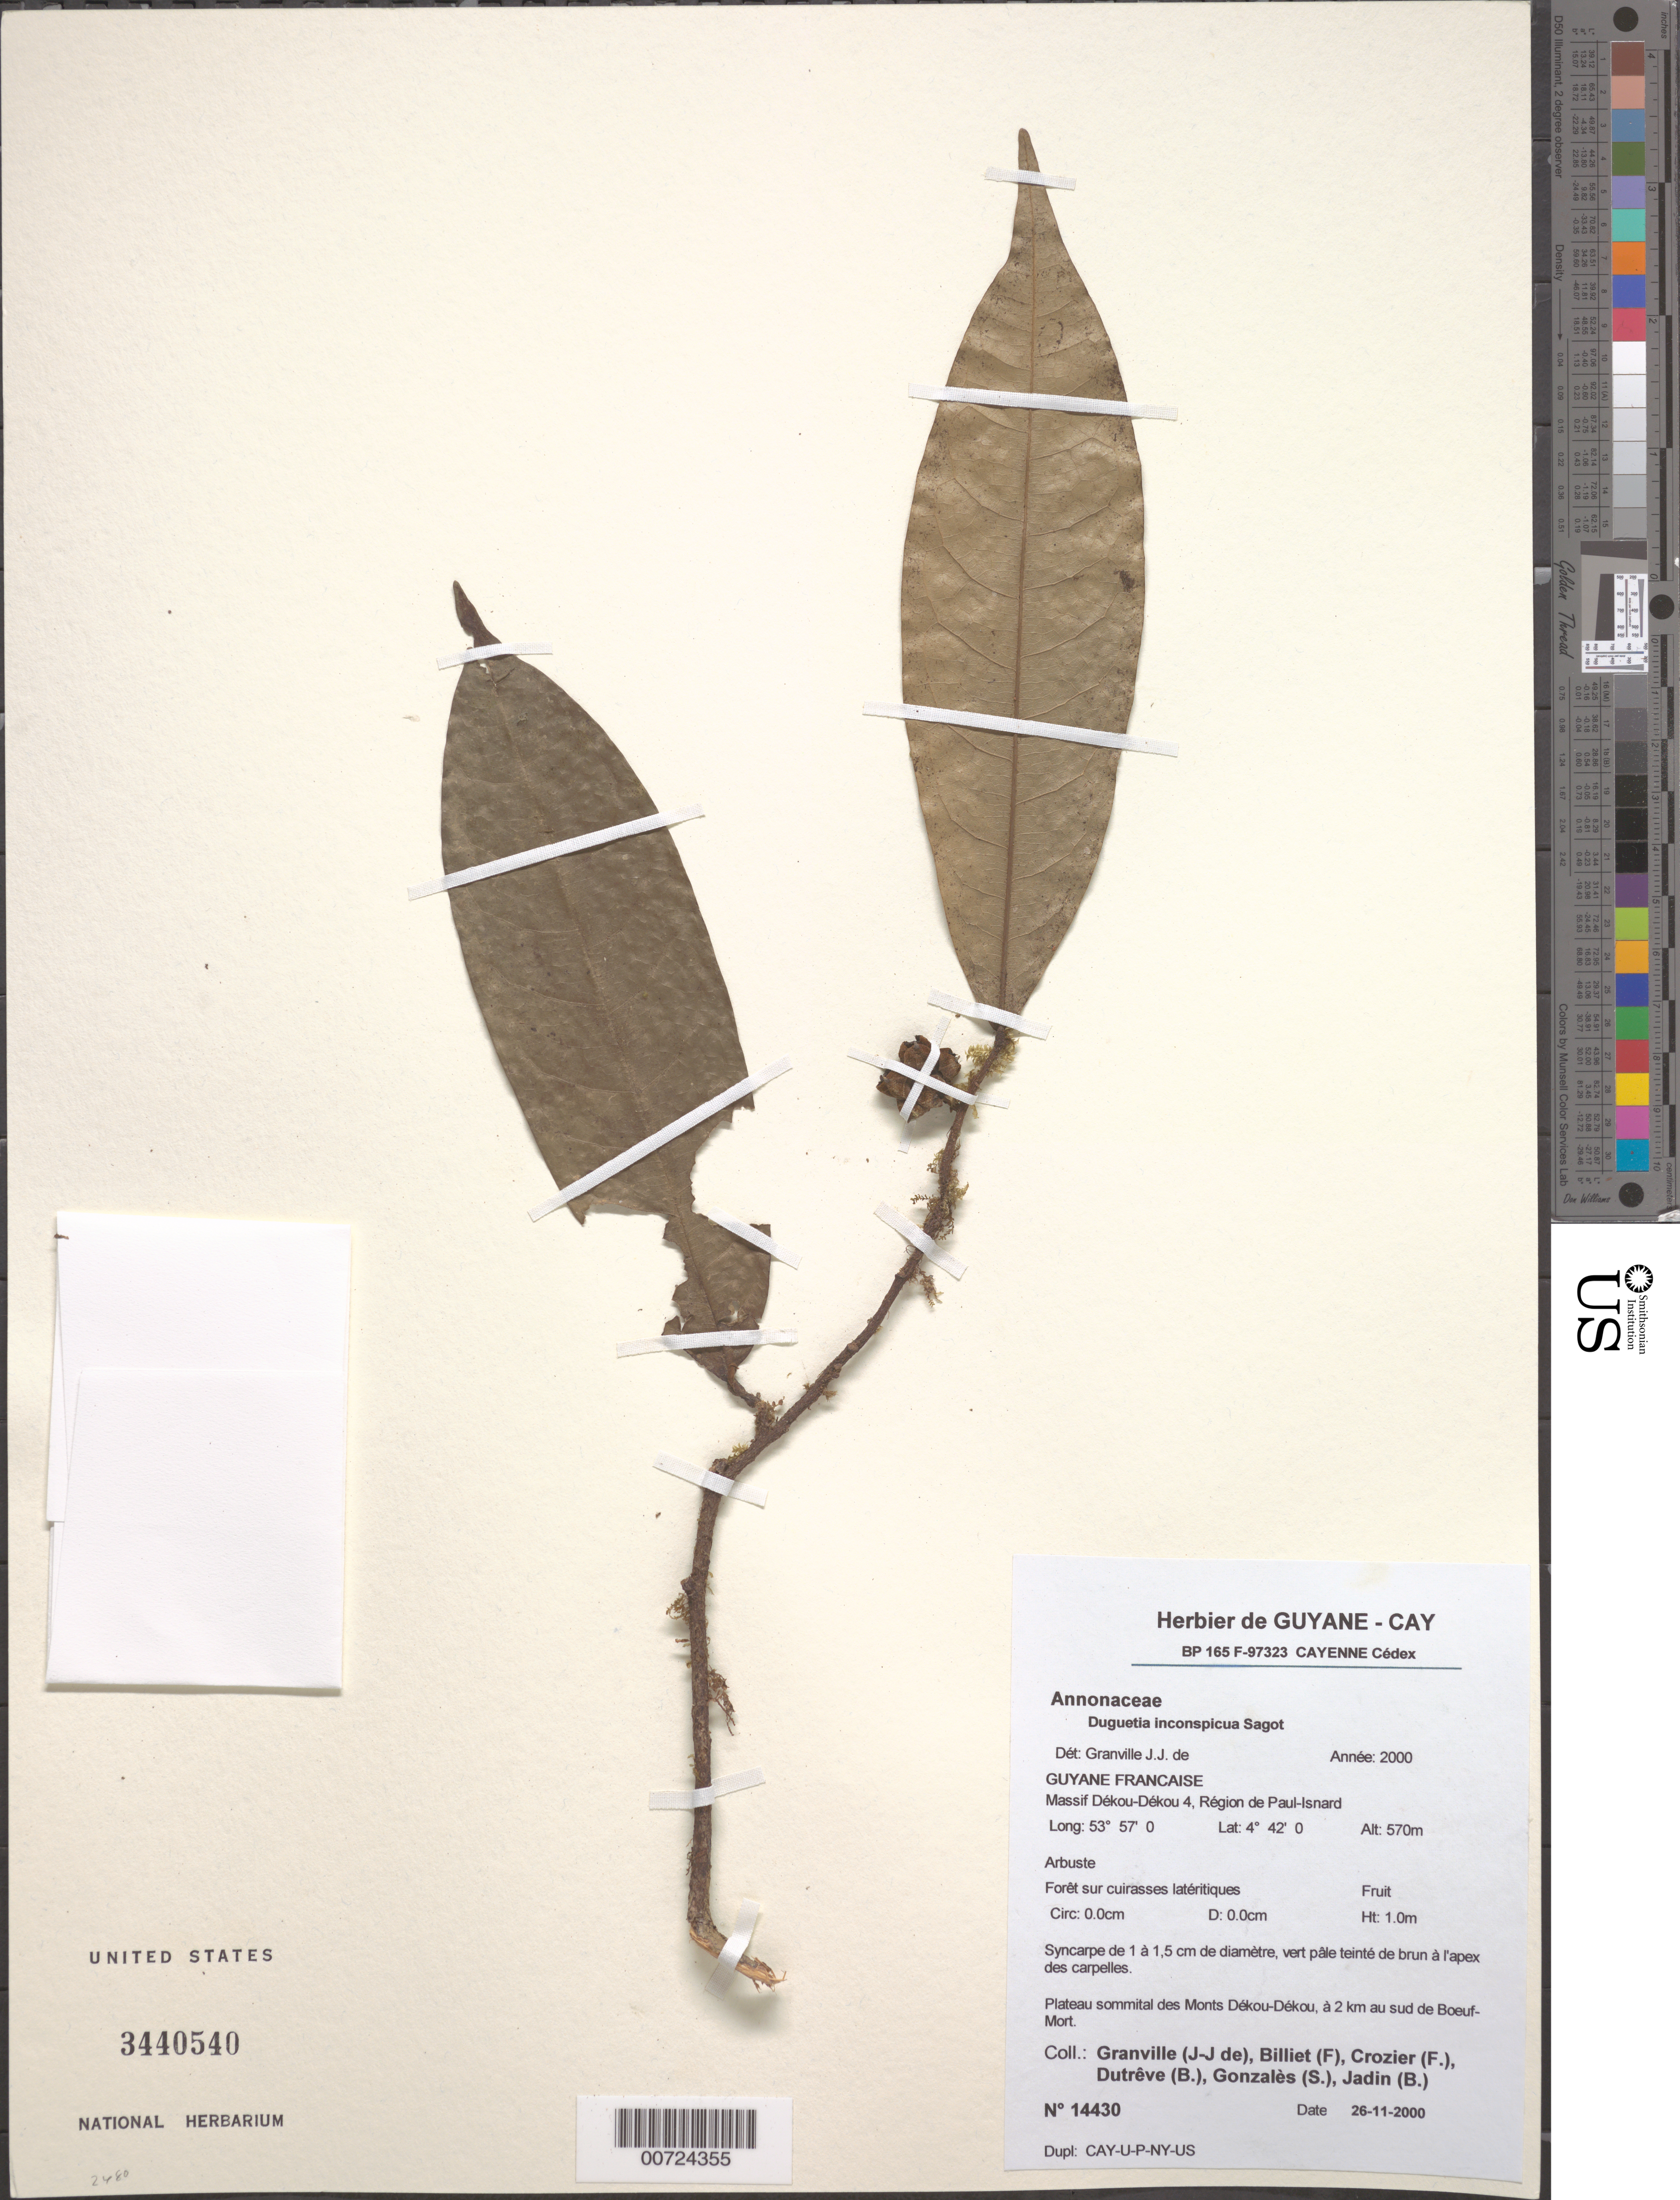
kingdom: Plantae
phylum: Tracheophyta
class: Magnoliopsida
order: Magnoliales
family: Annonaceae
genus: Duguetia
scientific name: Duguetia inconspicua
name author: Sagot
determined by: Granville, J. J. de, (CAY), Institut de Recherche pour le Developpement (IRD) (FRENCH GUIANA)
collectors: J.-J. de Granville, F. Billiet, F. Crozier, B. Dutrêve, S. Gonzales & B. Jadin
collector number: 14430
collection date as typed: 26-Nov-00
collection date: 2000-11-26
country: French Guiana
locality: Massif Dékou-Dékou 4, région de Paul-Isnard; plateau sommital des Monts Dékou-Dékou, à 2 km au sud de Boeuf-Mort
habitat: Forêt sur cuirasses latéritiques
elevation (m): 570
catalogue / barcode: US 3440540